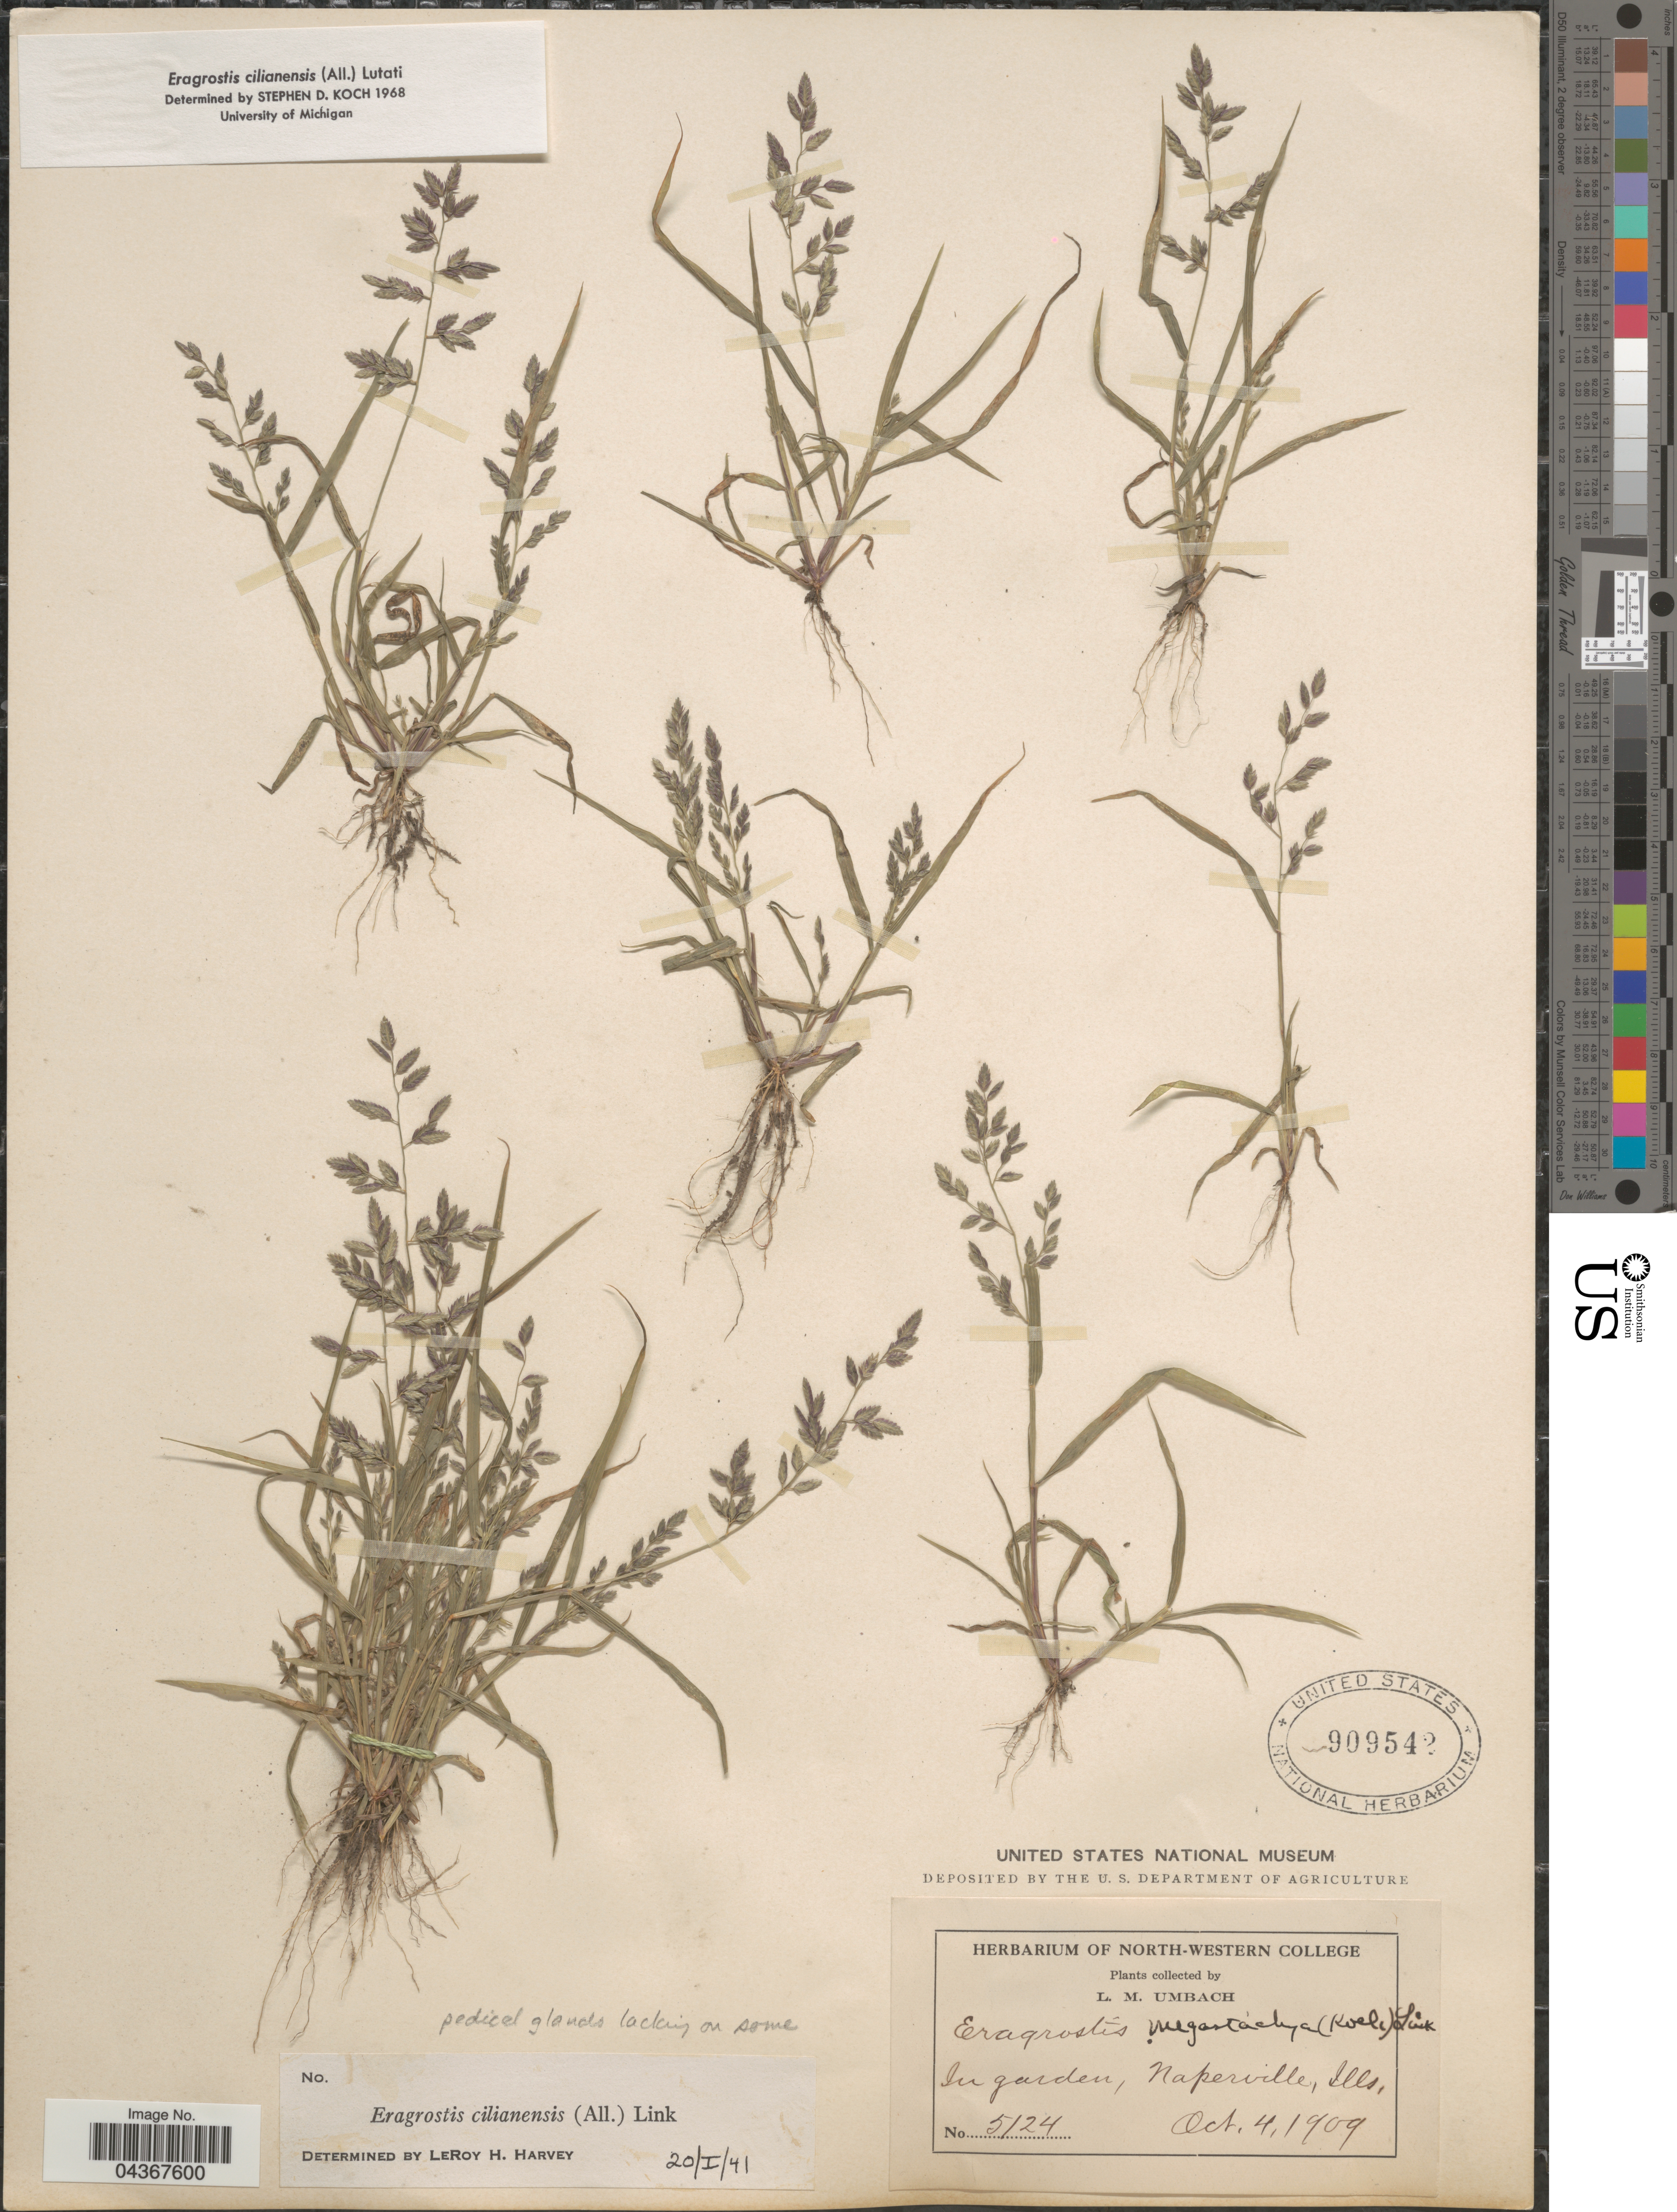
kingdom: Plantae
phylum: Tracheophyta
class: Liliopsida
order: Poales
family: Poaceae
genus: Eragrostis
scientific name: Eragrostis cilianensis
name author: (Bellardi) Vignolo ex Janch.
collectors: L. M. Umbach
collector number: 5124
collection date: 1909-10-04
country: United States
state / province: Illinois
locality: In garden, Naperville.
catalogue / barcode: US 909542